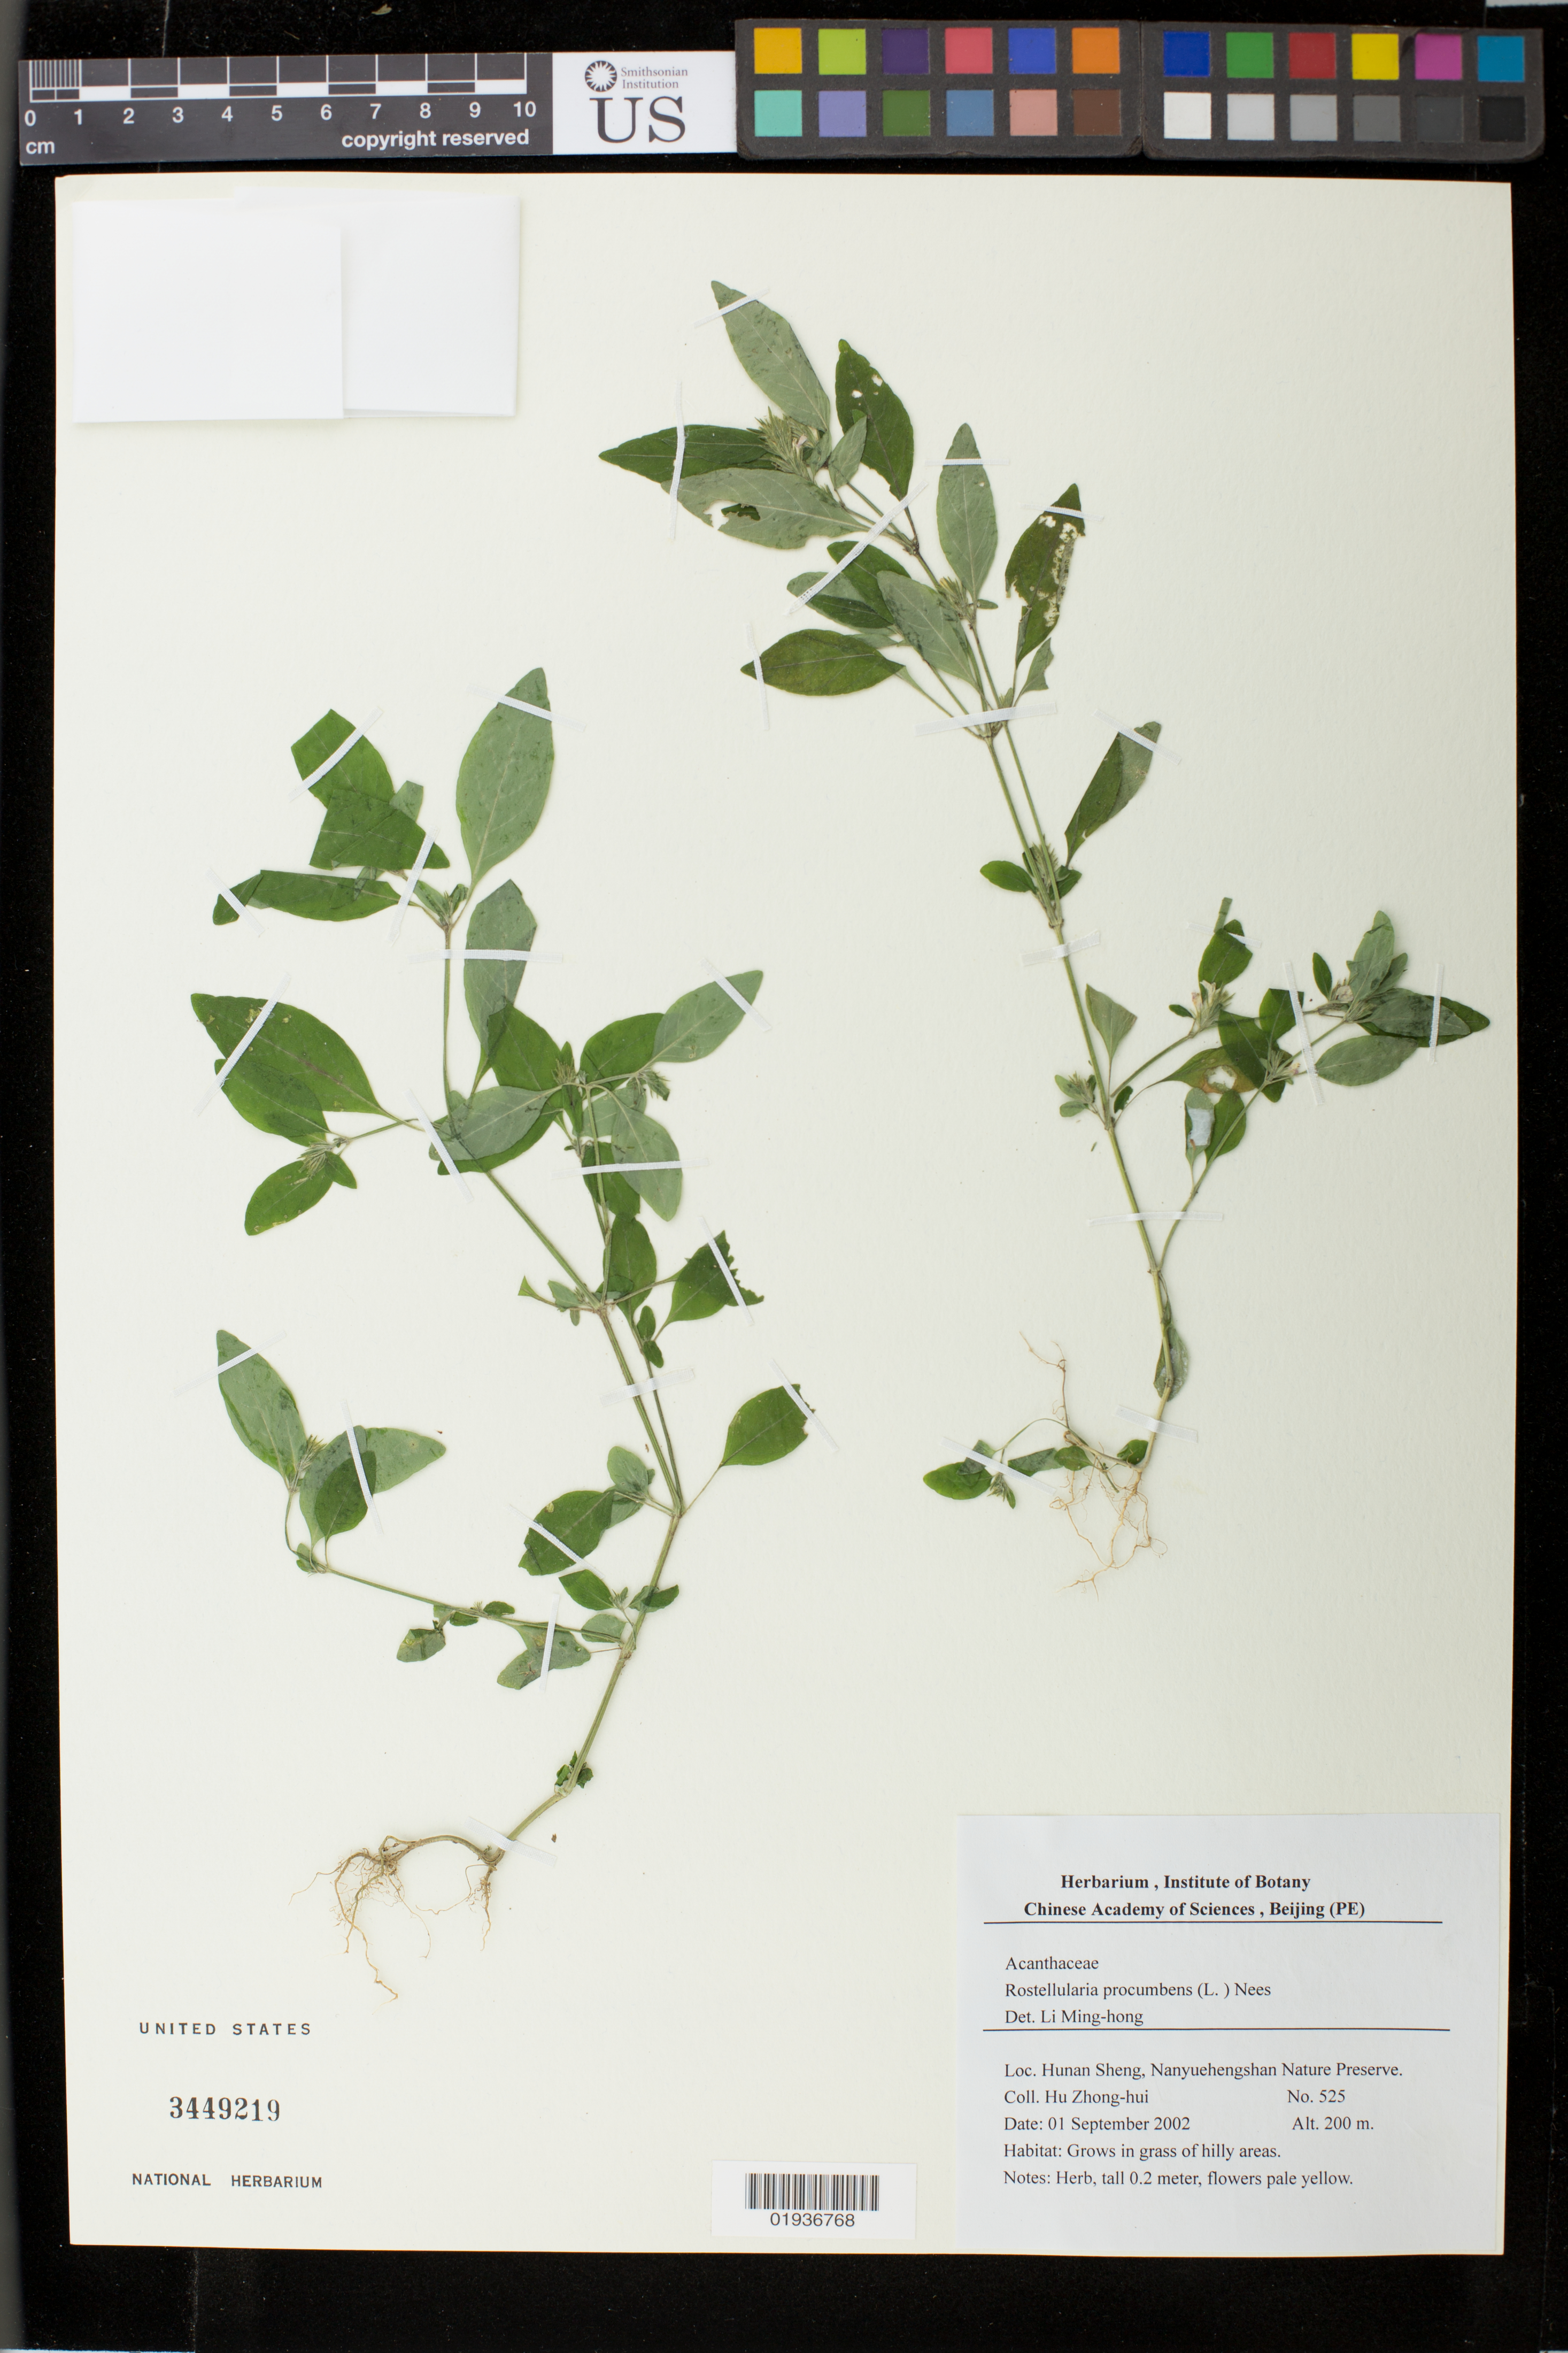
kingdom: Plantae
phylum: Tracheophyta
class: Magnoliopsida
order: Lamiales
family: Acanthaceae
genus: Rostellularia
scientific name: Rostellularia procumbens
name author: (L.) Nees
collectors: Z. H. Hu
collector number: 525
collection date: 2002-09-01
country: China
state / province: Hunan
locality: Hunan Sheng, Nanyuehengshan Nature Preserve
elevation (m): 200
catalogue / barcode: US 3449219